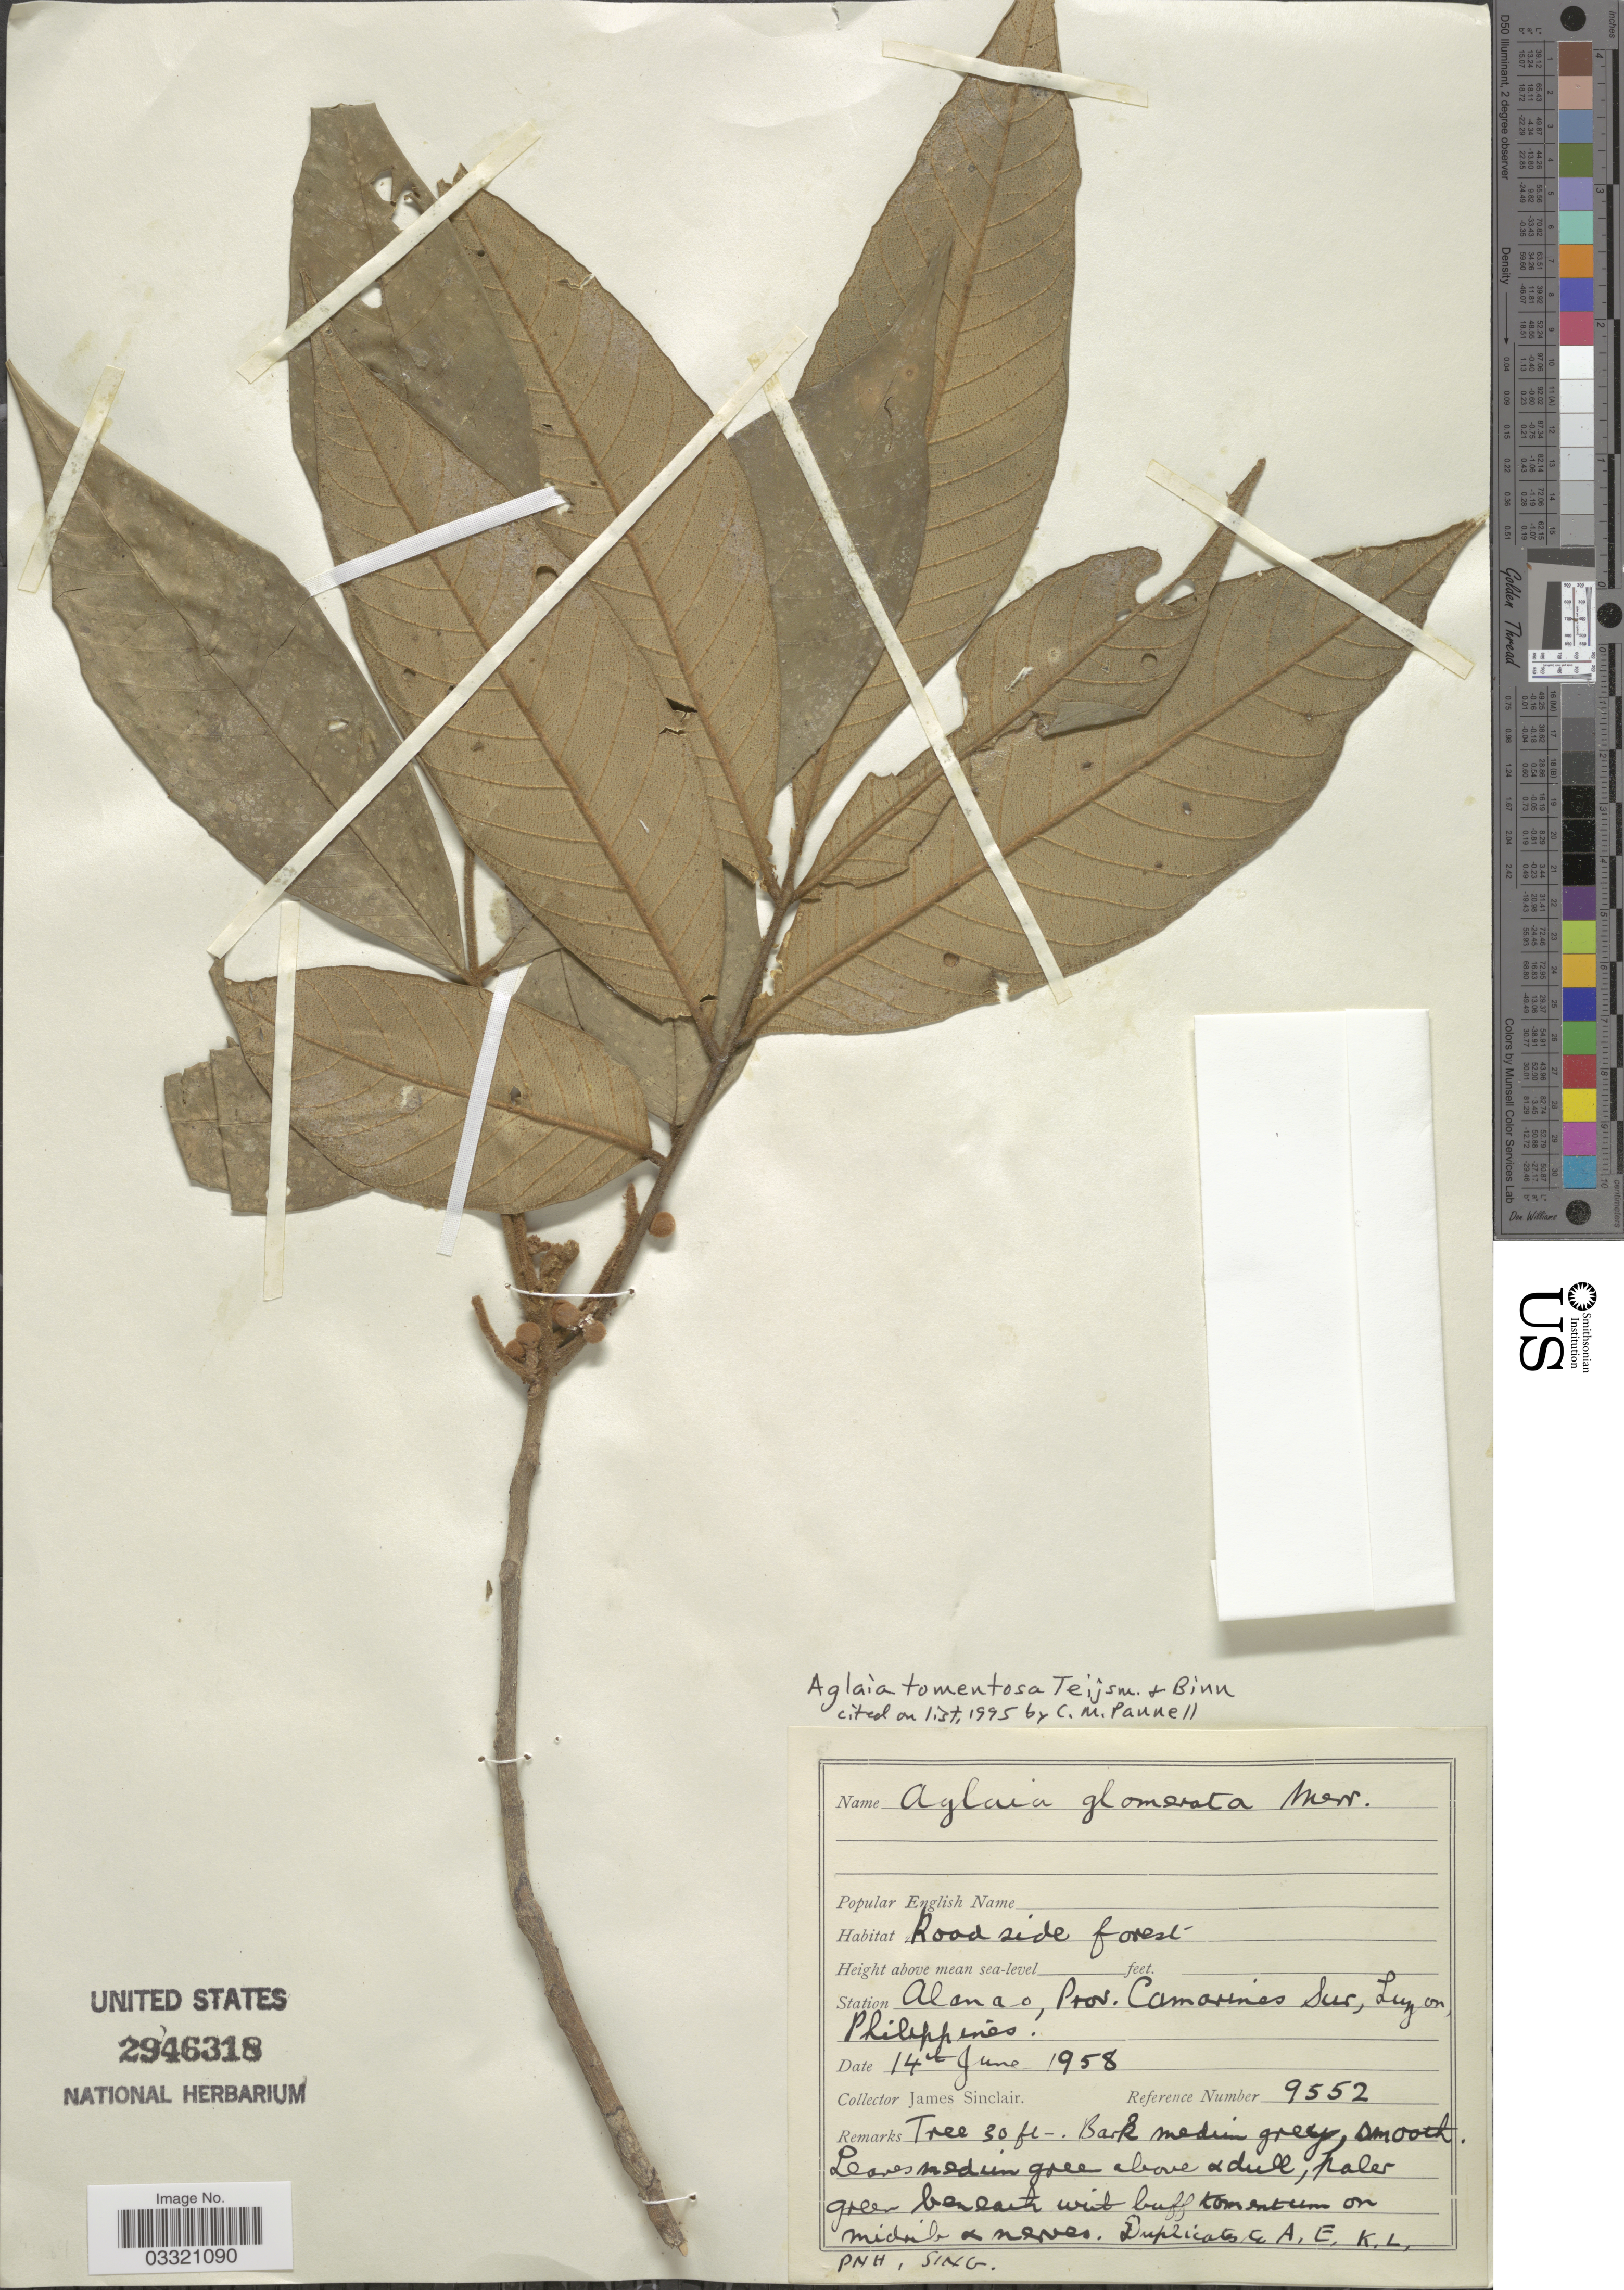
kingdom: Plantae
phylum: Tracheophyta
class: Magnoliopsida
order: Sapindales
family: Meliaceae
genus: Aglaia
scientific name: Aglaia tomentosa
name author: Teijsm. & Binn.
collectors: J. Sinclair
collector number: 9552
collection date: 1958-06-14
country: Philippines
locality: Station Alanao , prov. Camarines Sur, Luzon.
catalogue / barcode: US 2946318